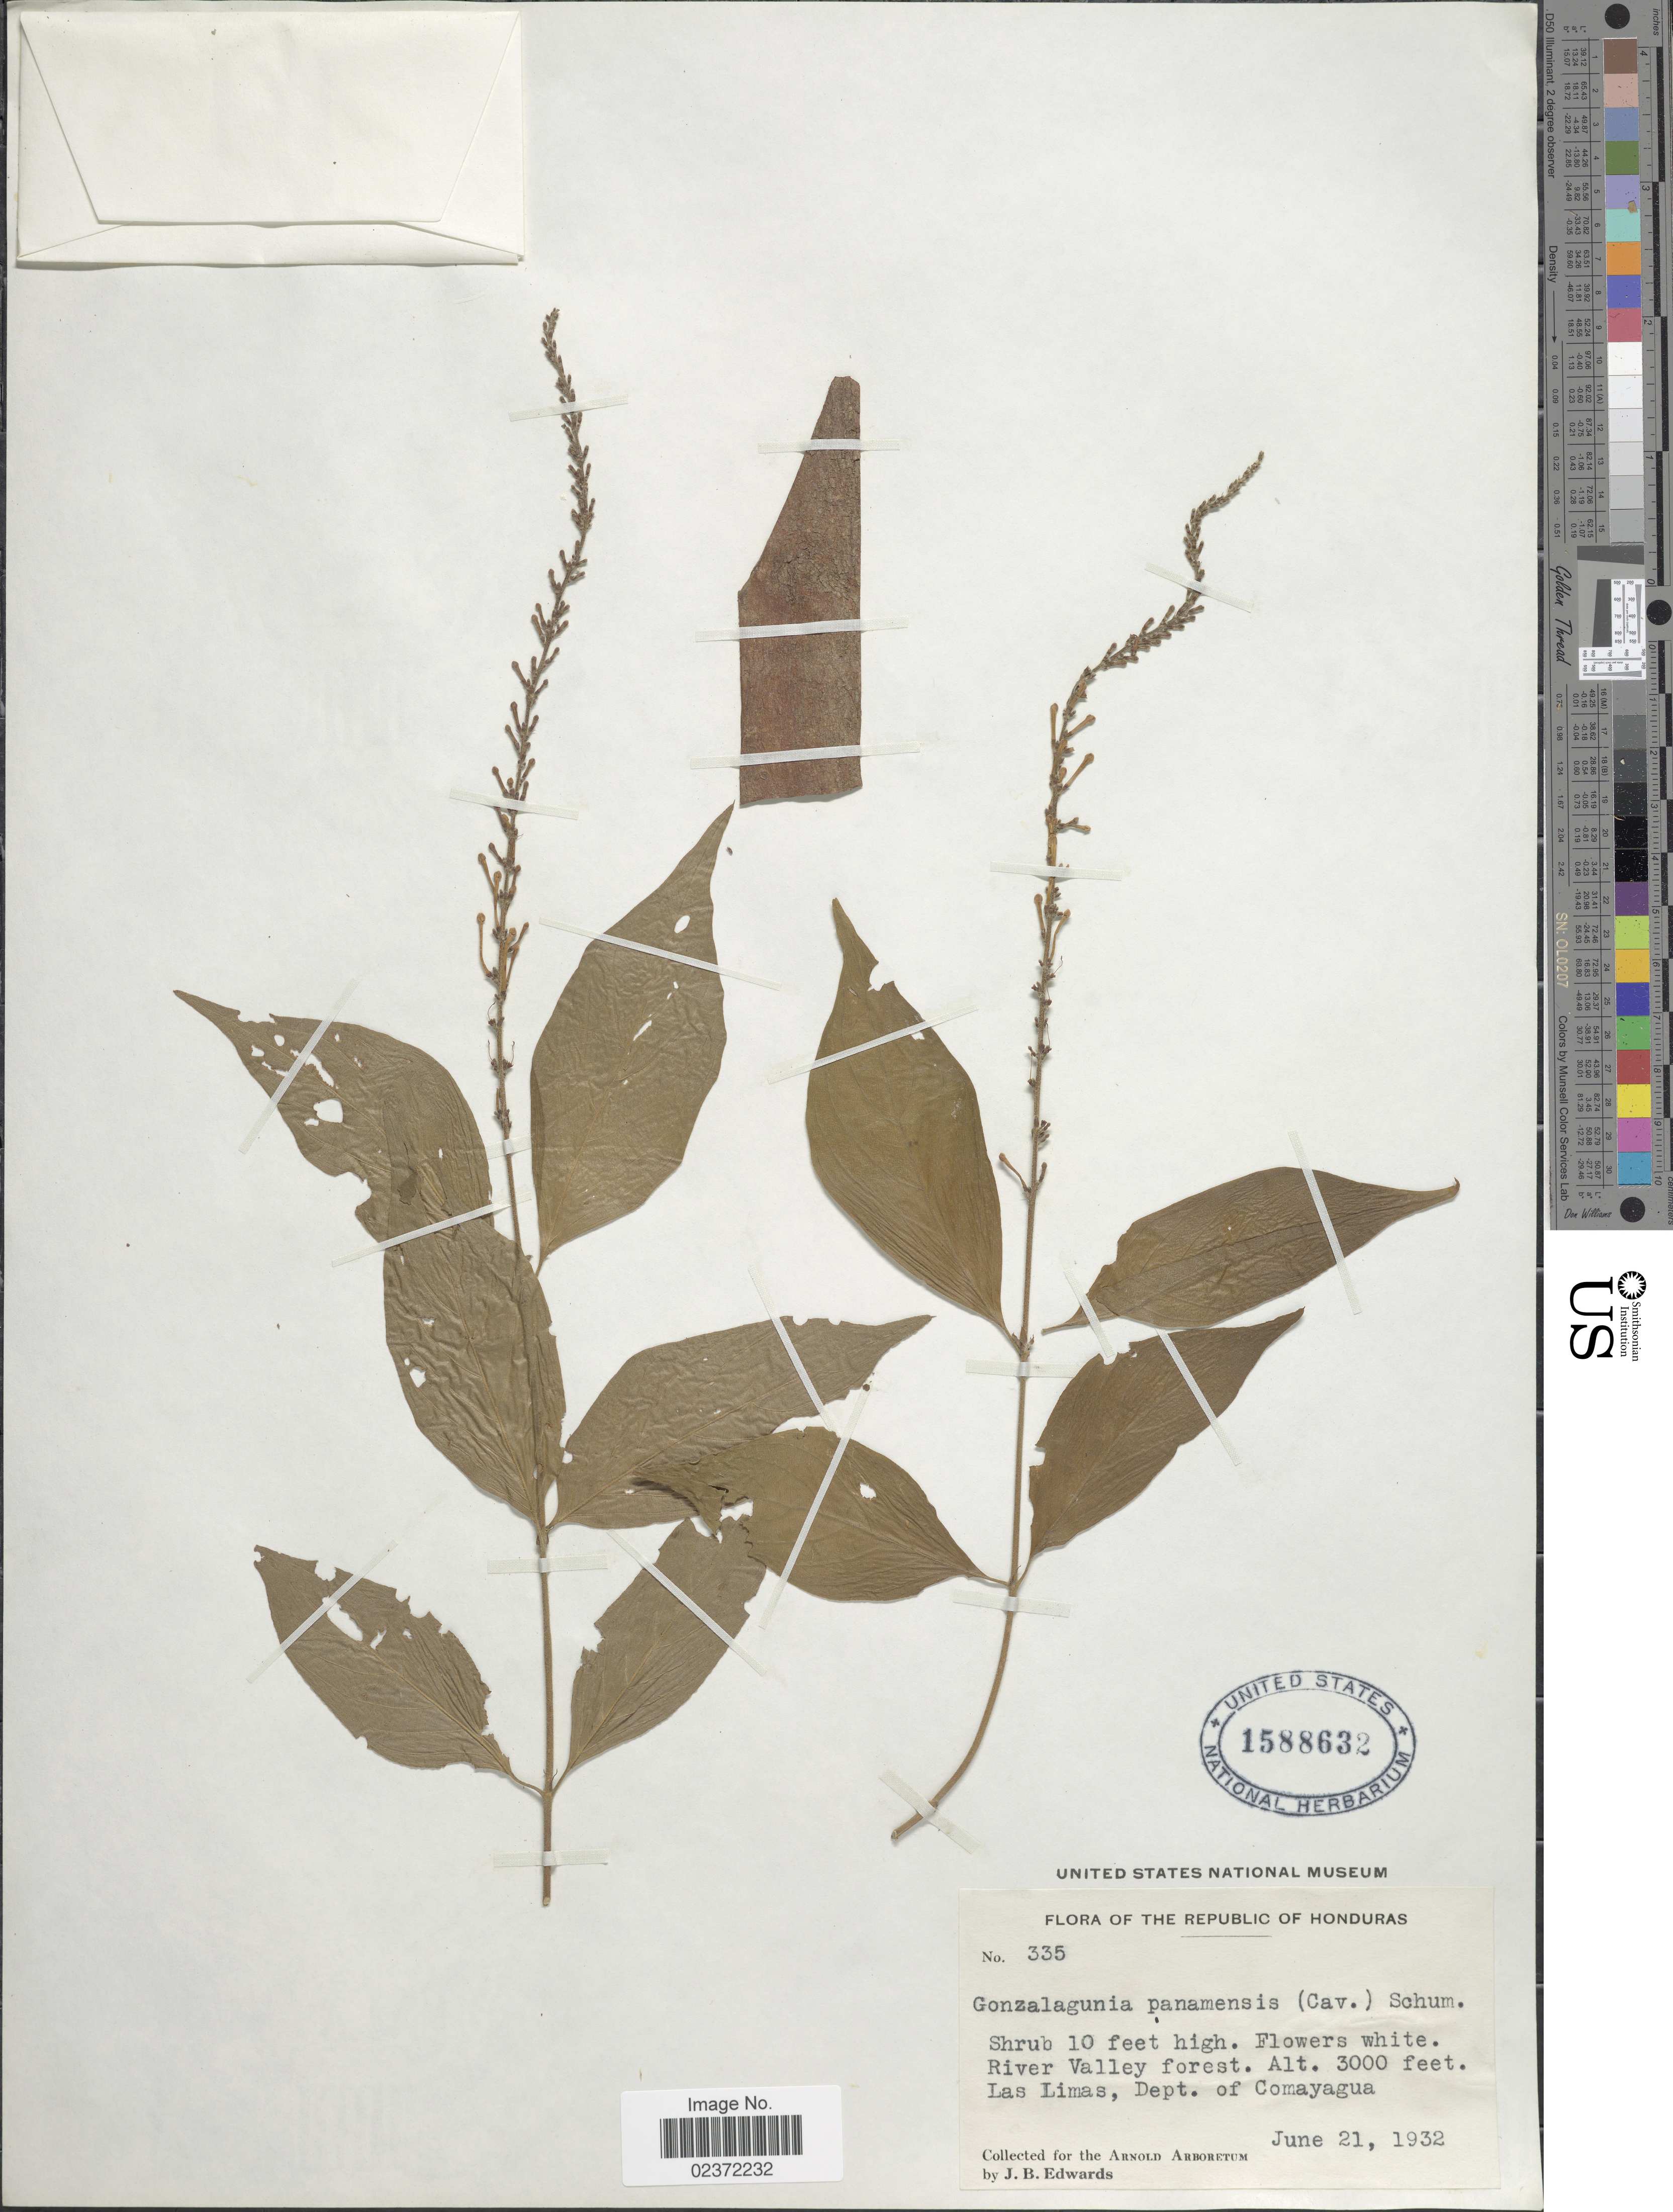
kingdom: Plantae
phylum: Tracheophyta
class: Magnoliopsida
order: Gentianales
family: Rubiaceae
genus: Gonzalagunia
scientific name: Gonzalagunia panamensis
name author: (Cav.) K. Schum.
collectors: J. B. Edwards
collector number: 335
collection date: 1932-06-21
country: Honduras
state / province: Comayagua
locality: River Valley forest, Las Limas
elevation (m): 914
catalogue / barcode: US 1588632